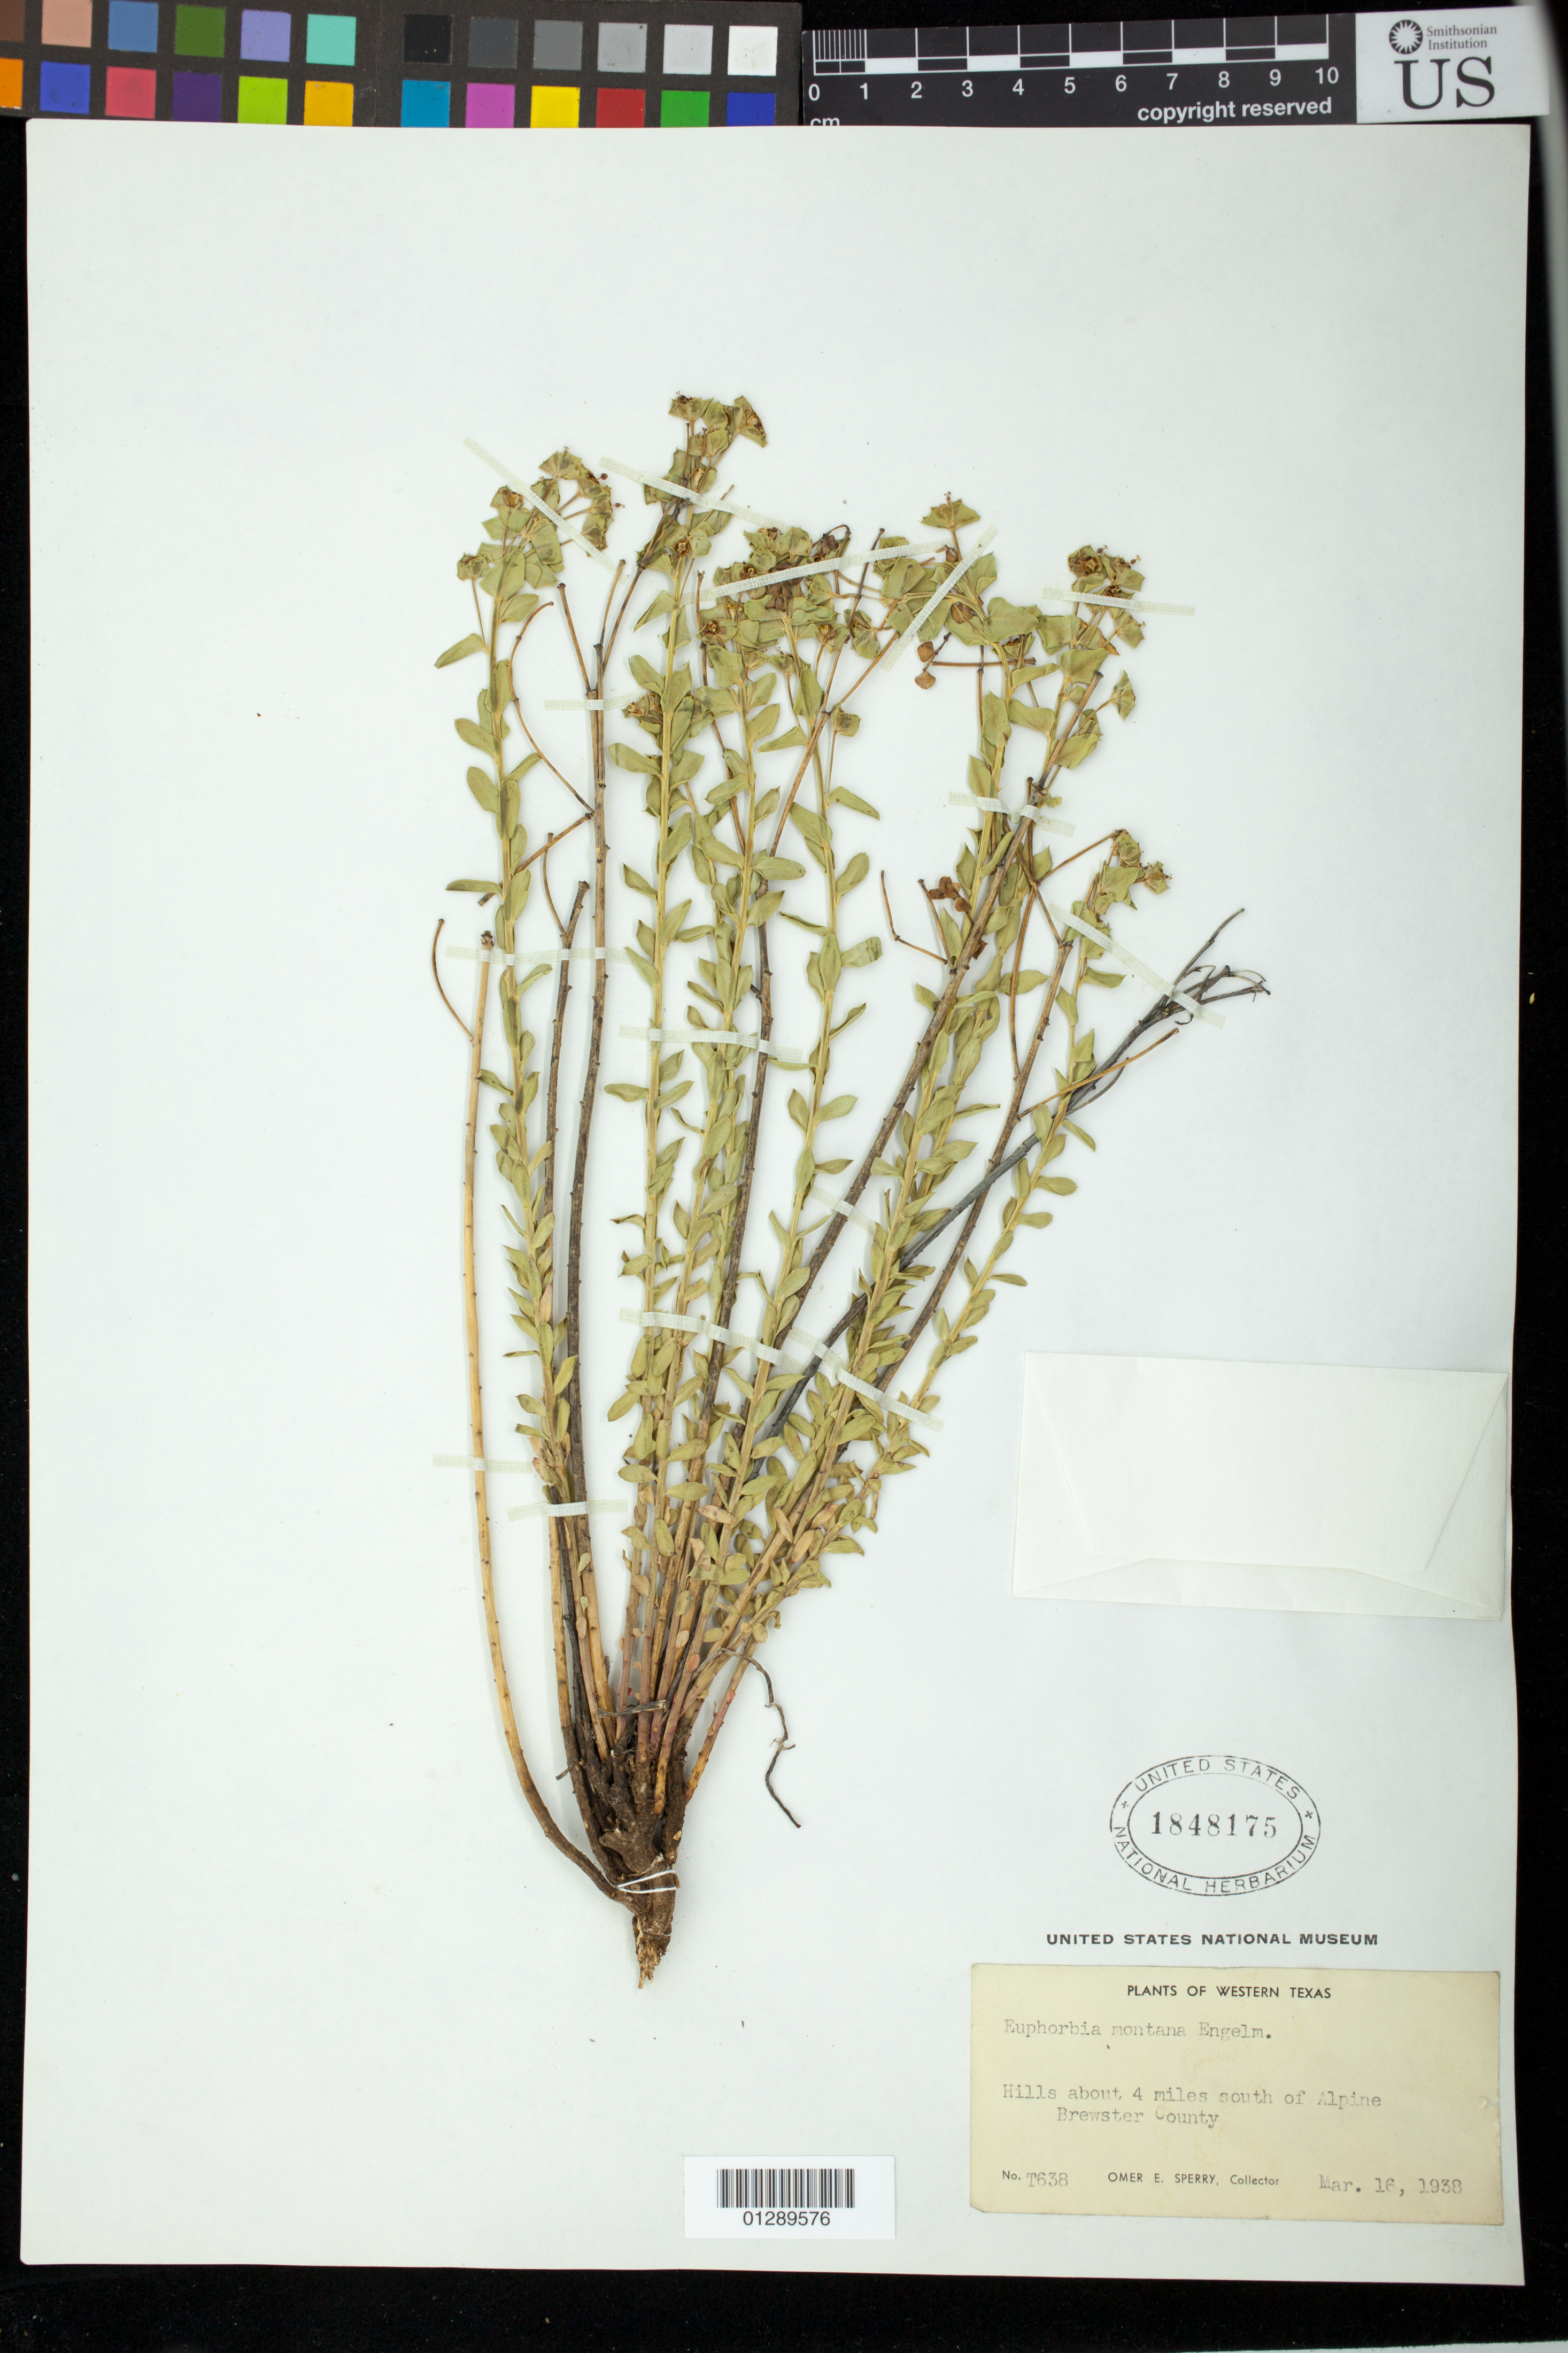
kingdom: Plantae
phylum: Tracheophyta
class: Magnoliopsida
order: Malpighiales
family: Euphorbiaceae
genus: Euphorbia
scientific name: Euphorbia brachycera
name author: Engelm. in Emory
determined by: Mayfield, M. H.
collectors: O. E. Sperry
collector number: T638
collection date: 1938-03-16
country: United States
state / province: Texas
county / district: Brewster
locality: Hills about 4 miles north of Alpine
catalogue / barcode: US 1848175